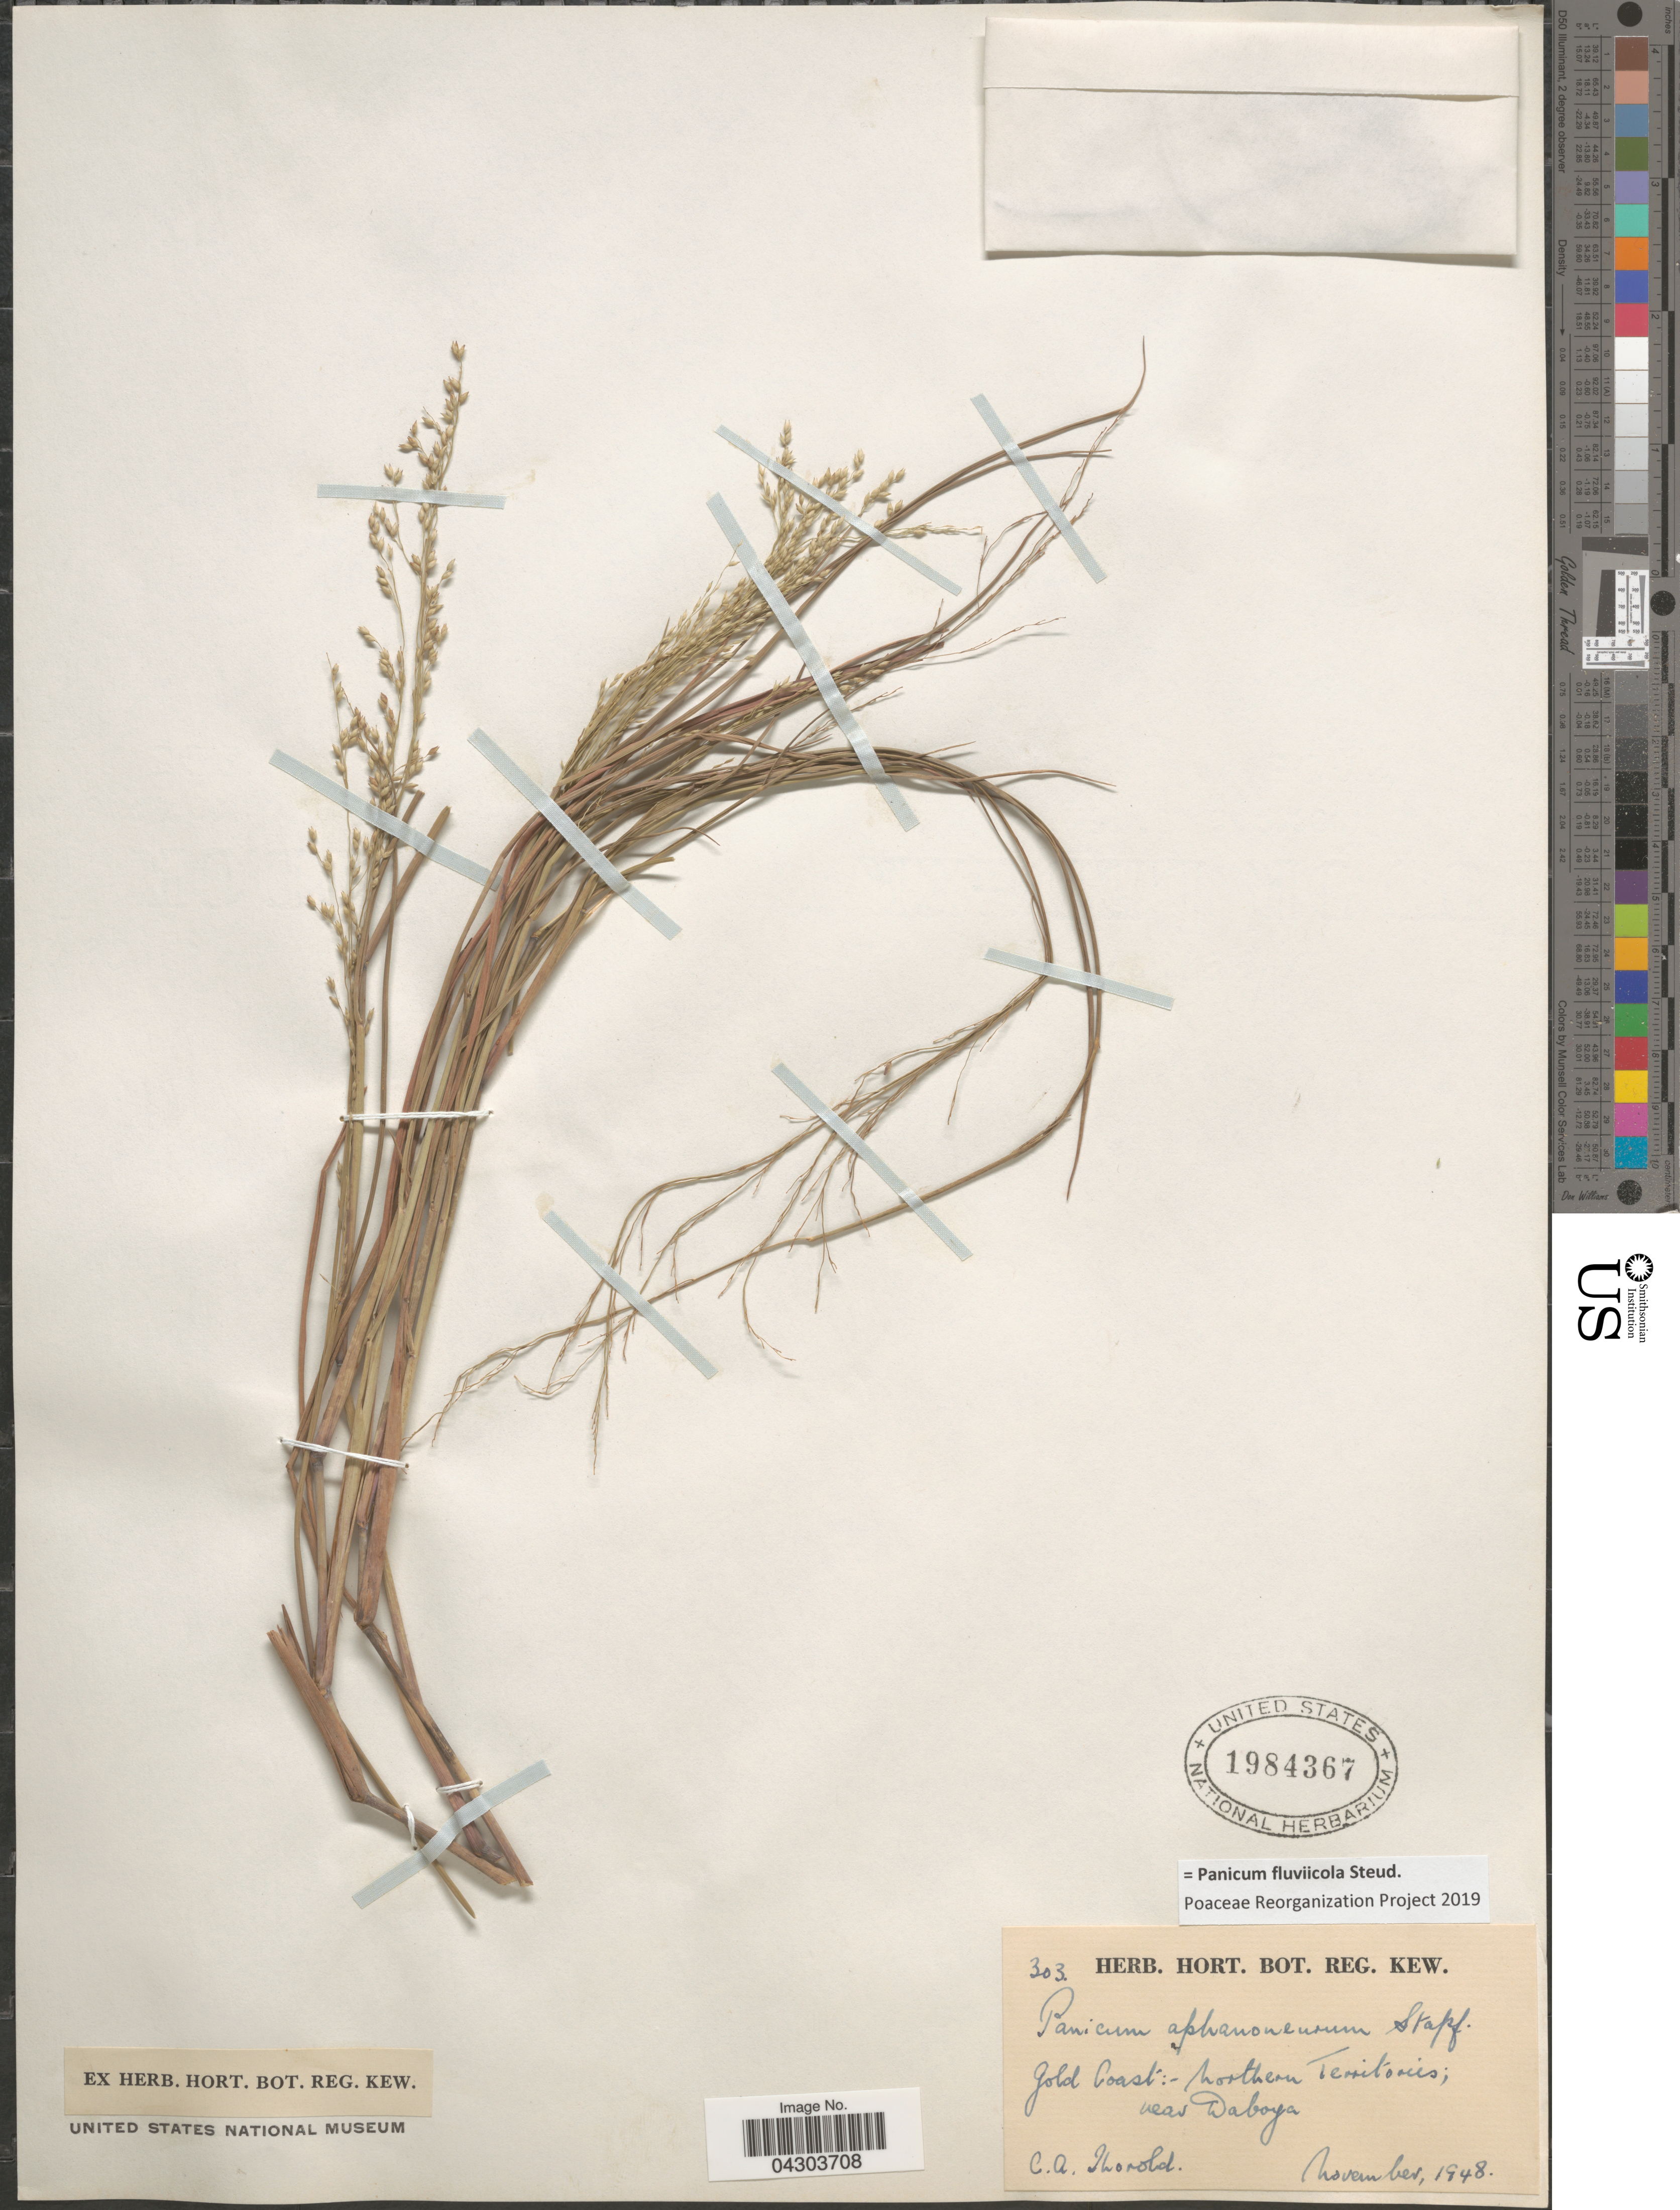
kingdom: Plantae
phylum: Tracheophyta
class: Liliopsida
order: Poales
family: Poaceae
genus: Panicum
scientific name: Panicum fluviicola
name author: Steud.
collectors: C. Thorold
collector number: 303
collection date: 1948-11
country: Ghana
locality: Gold Coast:-Northern Territories; near Daboya.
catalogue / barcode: US 1984367